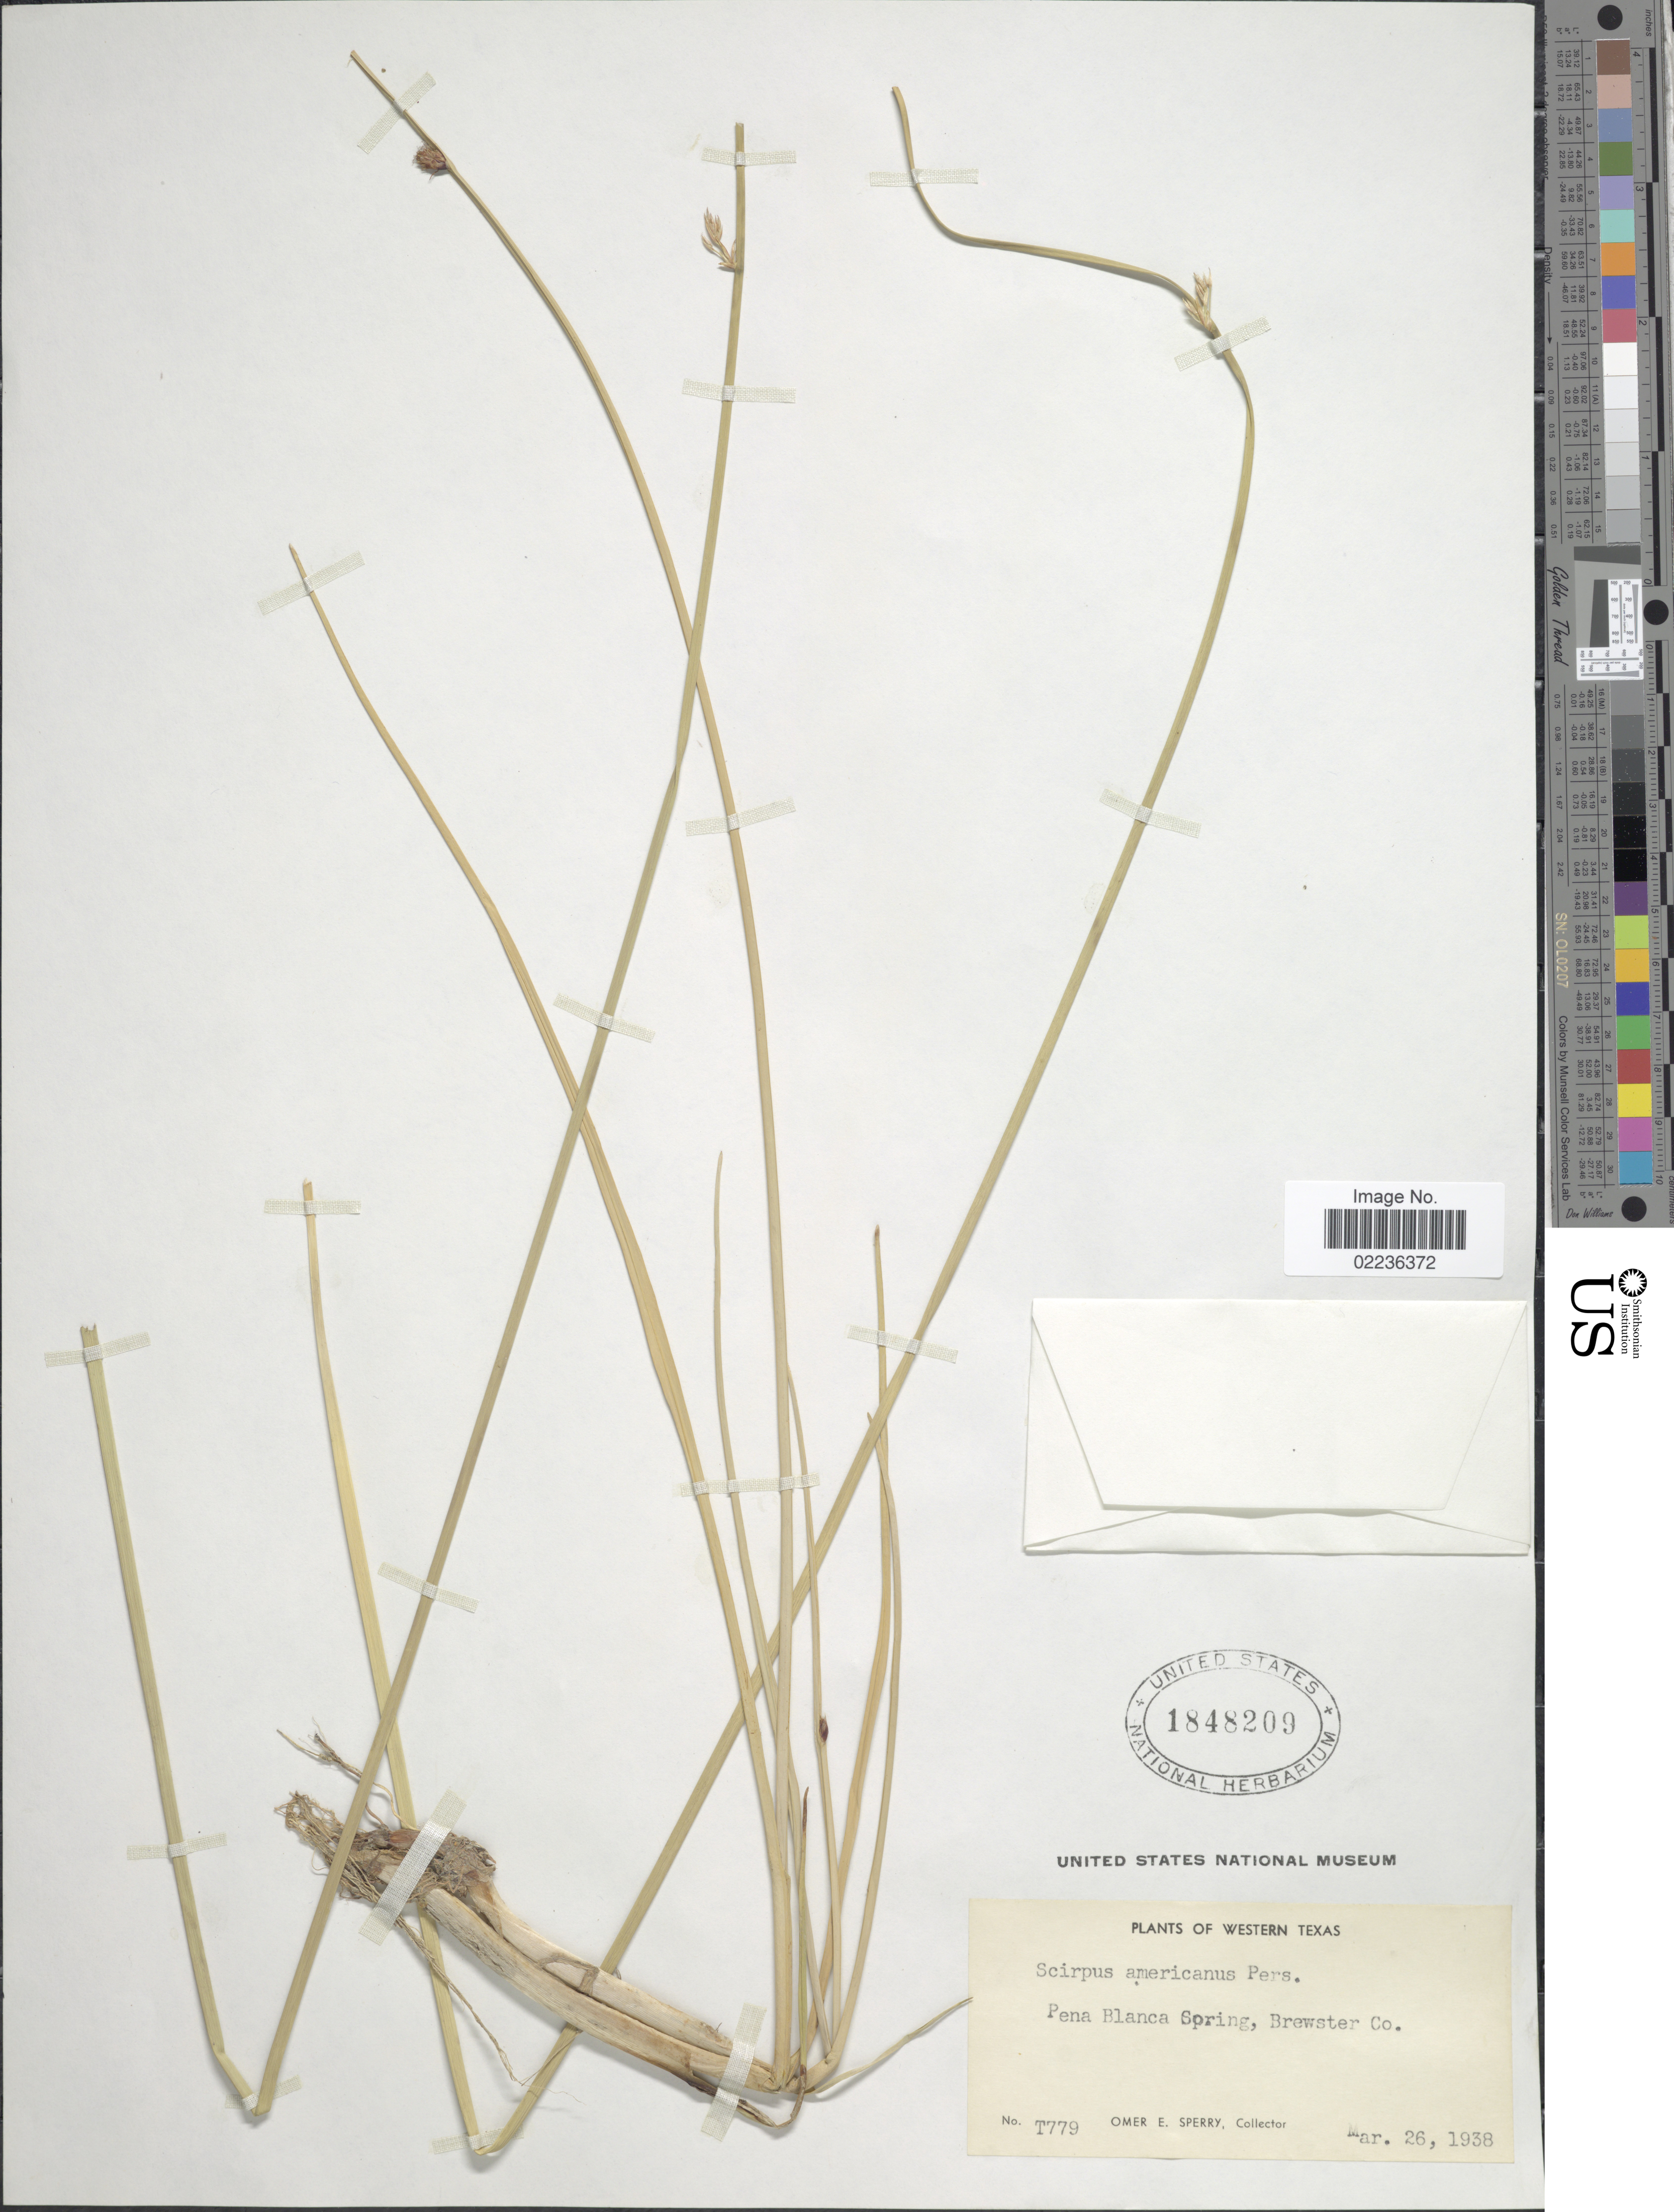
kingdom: Plantae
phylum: Tracheophyta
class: Liliopsida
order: Poales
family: Cyperaceae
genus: Schoenoplectus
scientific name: Schoenoplectus pungens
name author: (Vahl) Palla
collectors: O. E. Sperry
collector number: T779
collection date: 1938-03-26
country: United States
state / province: Texas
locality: Western Texas, Pena Blanca Spring, Brewster Co.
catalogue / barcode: US 1848209